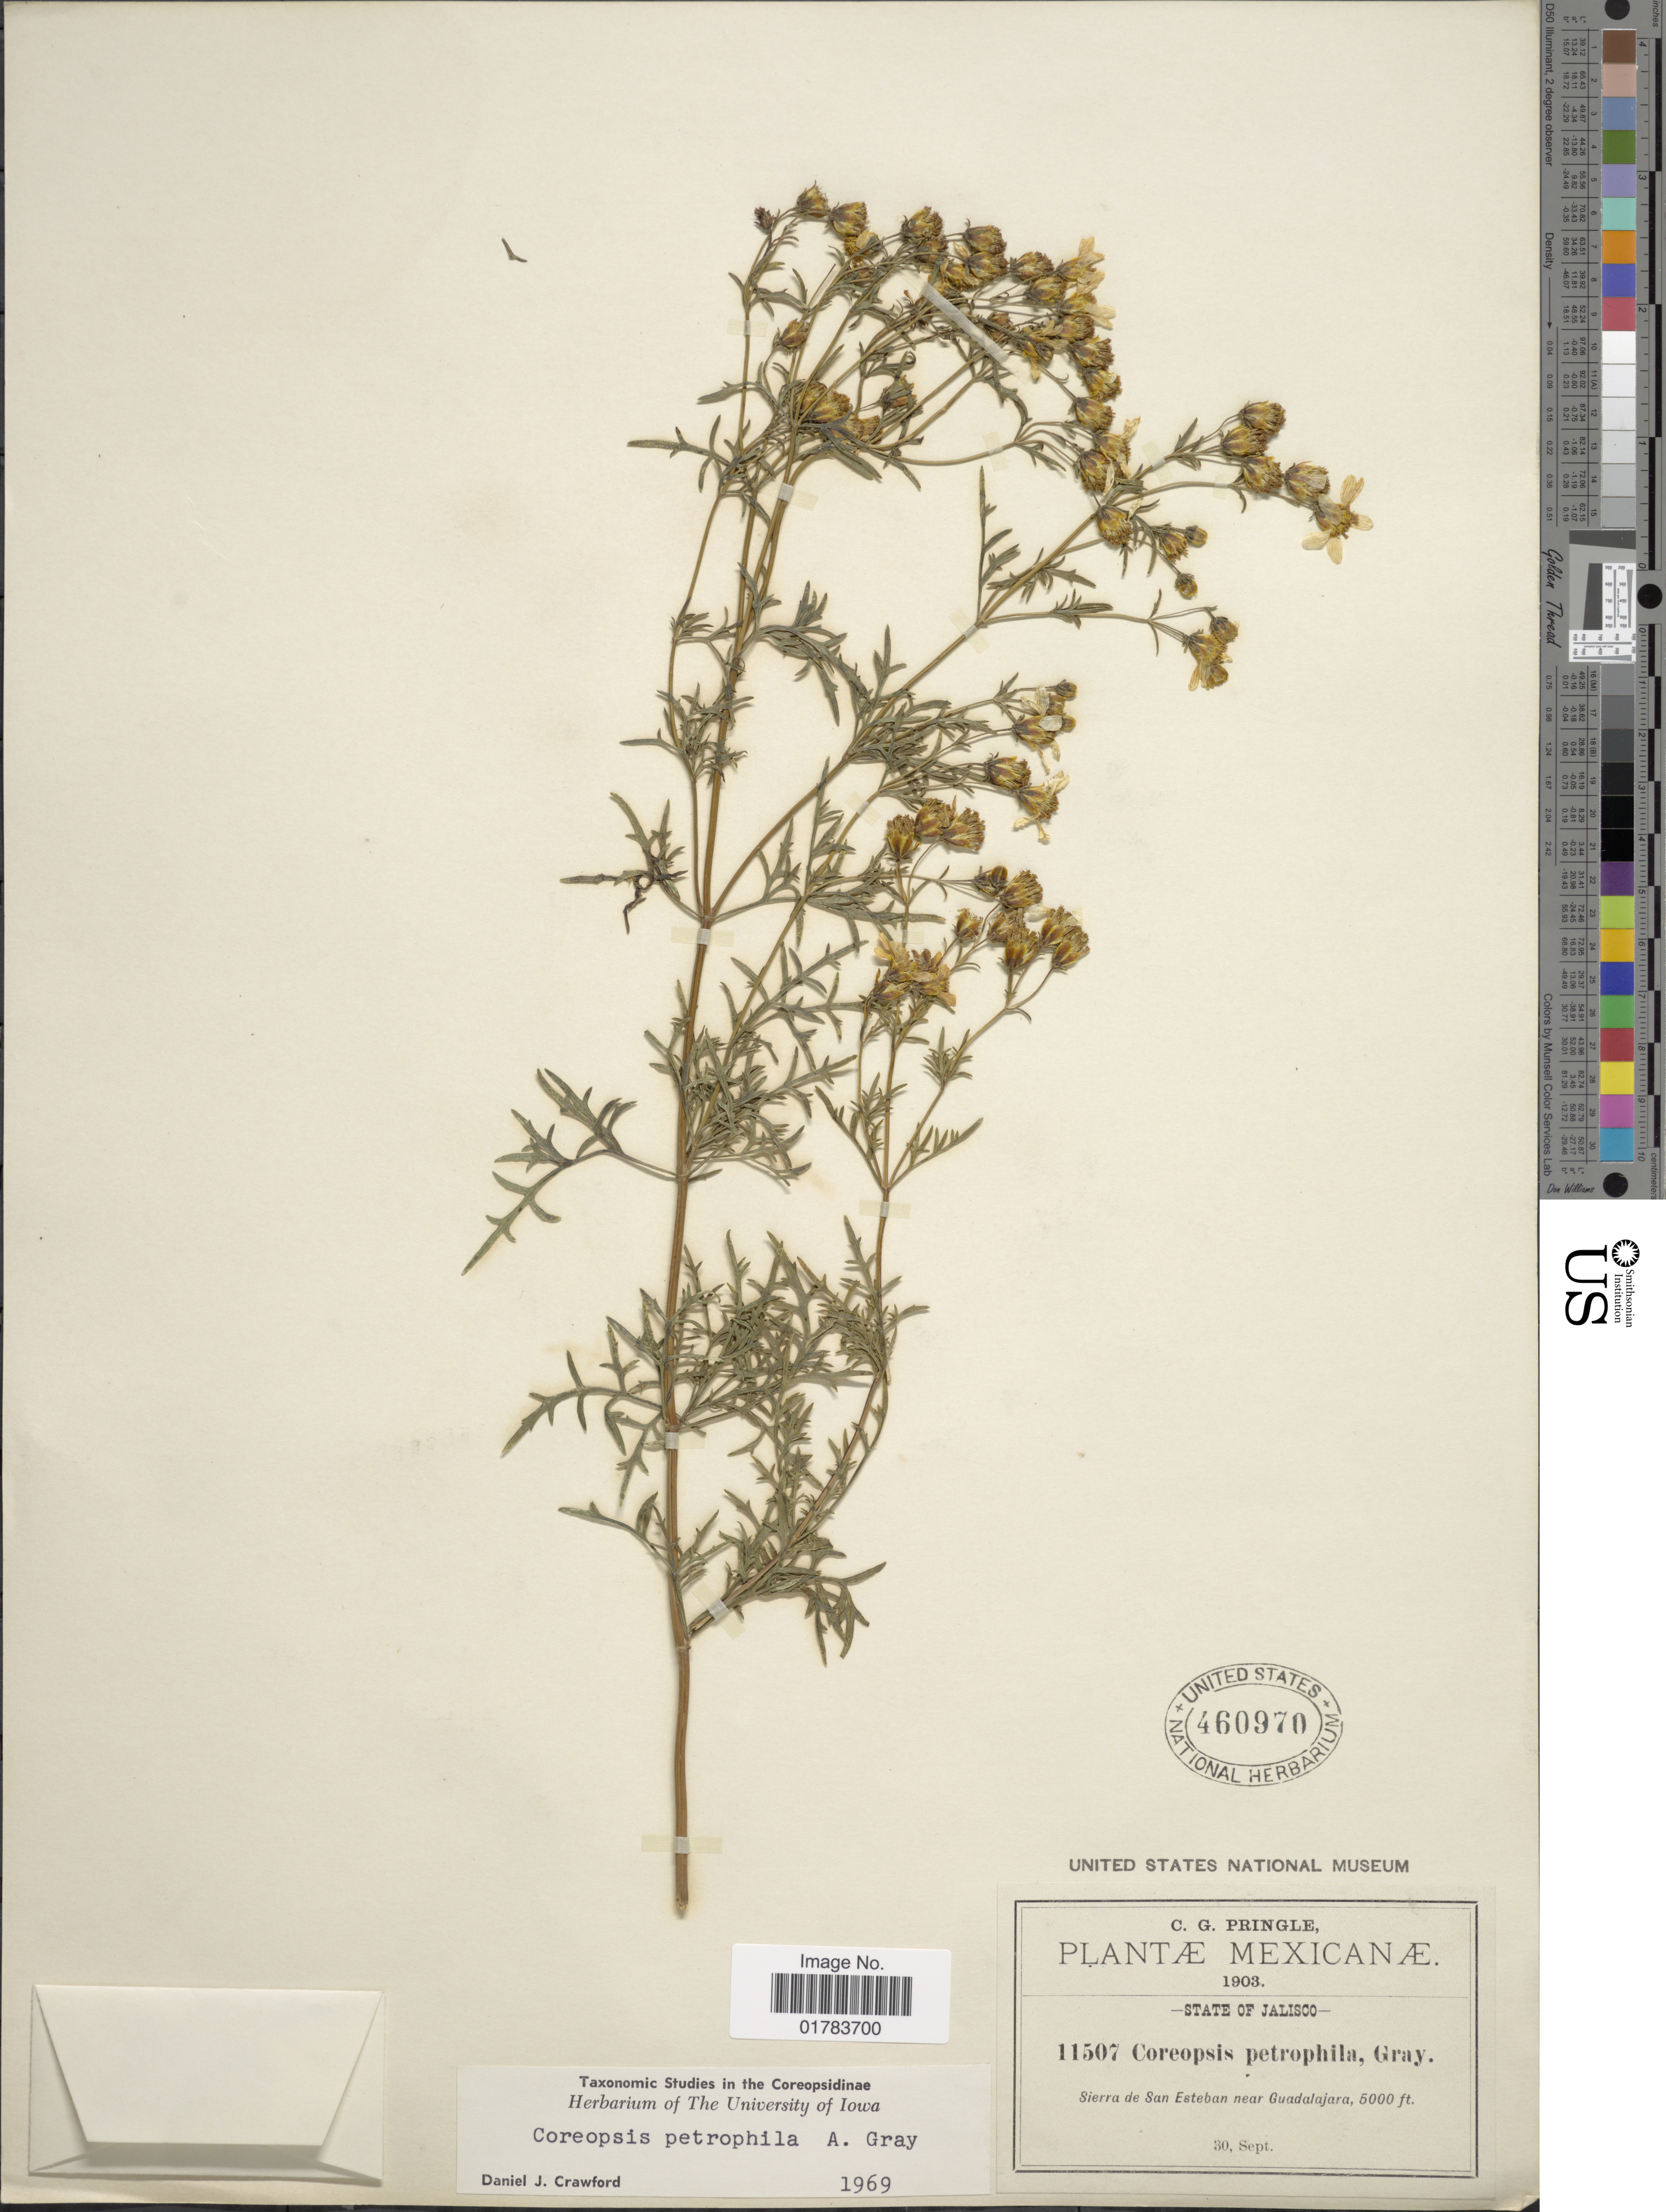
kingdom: Plantae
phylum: Tracheophyta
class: Magnoliopsida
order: Asterales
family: Asteraceae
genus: Coreopsis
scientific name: Coreopsis petrophila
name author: A. Gray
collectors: C. G. Pringle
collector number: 11507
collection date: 1903-09-30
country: Mexico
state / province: Jalisco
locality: Sierra de San Esteban near Guadalajara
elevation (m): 1524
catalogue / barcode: US 460970